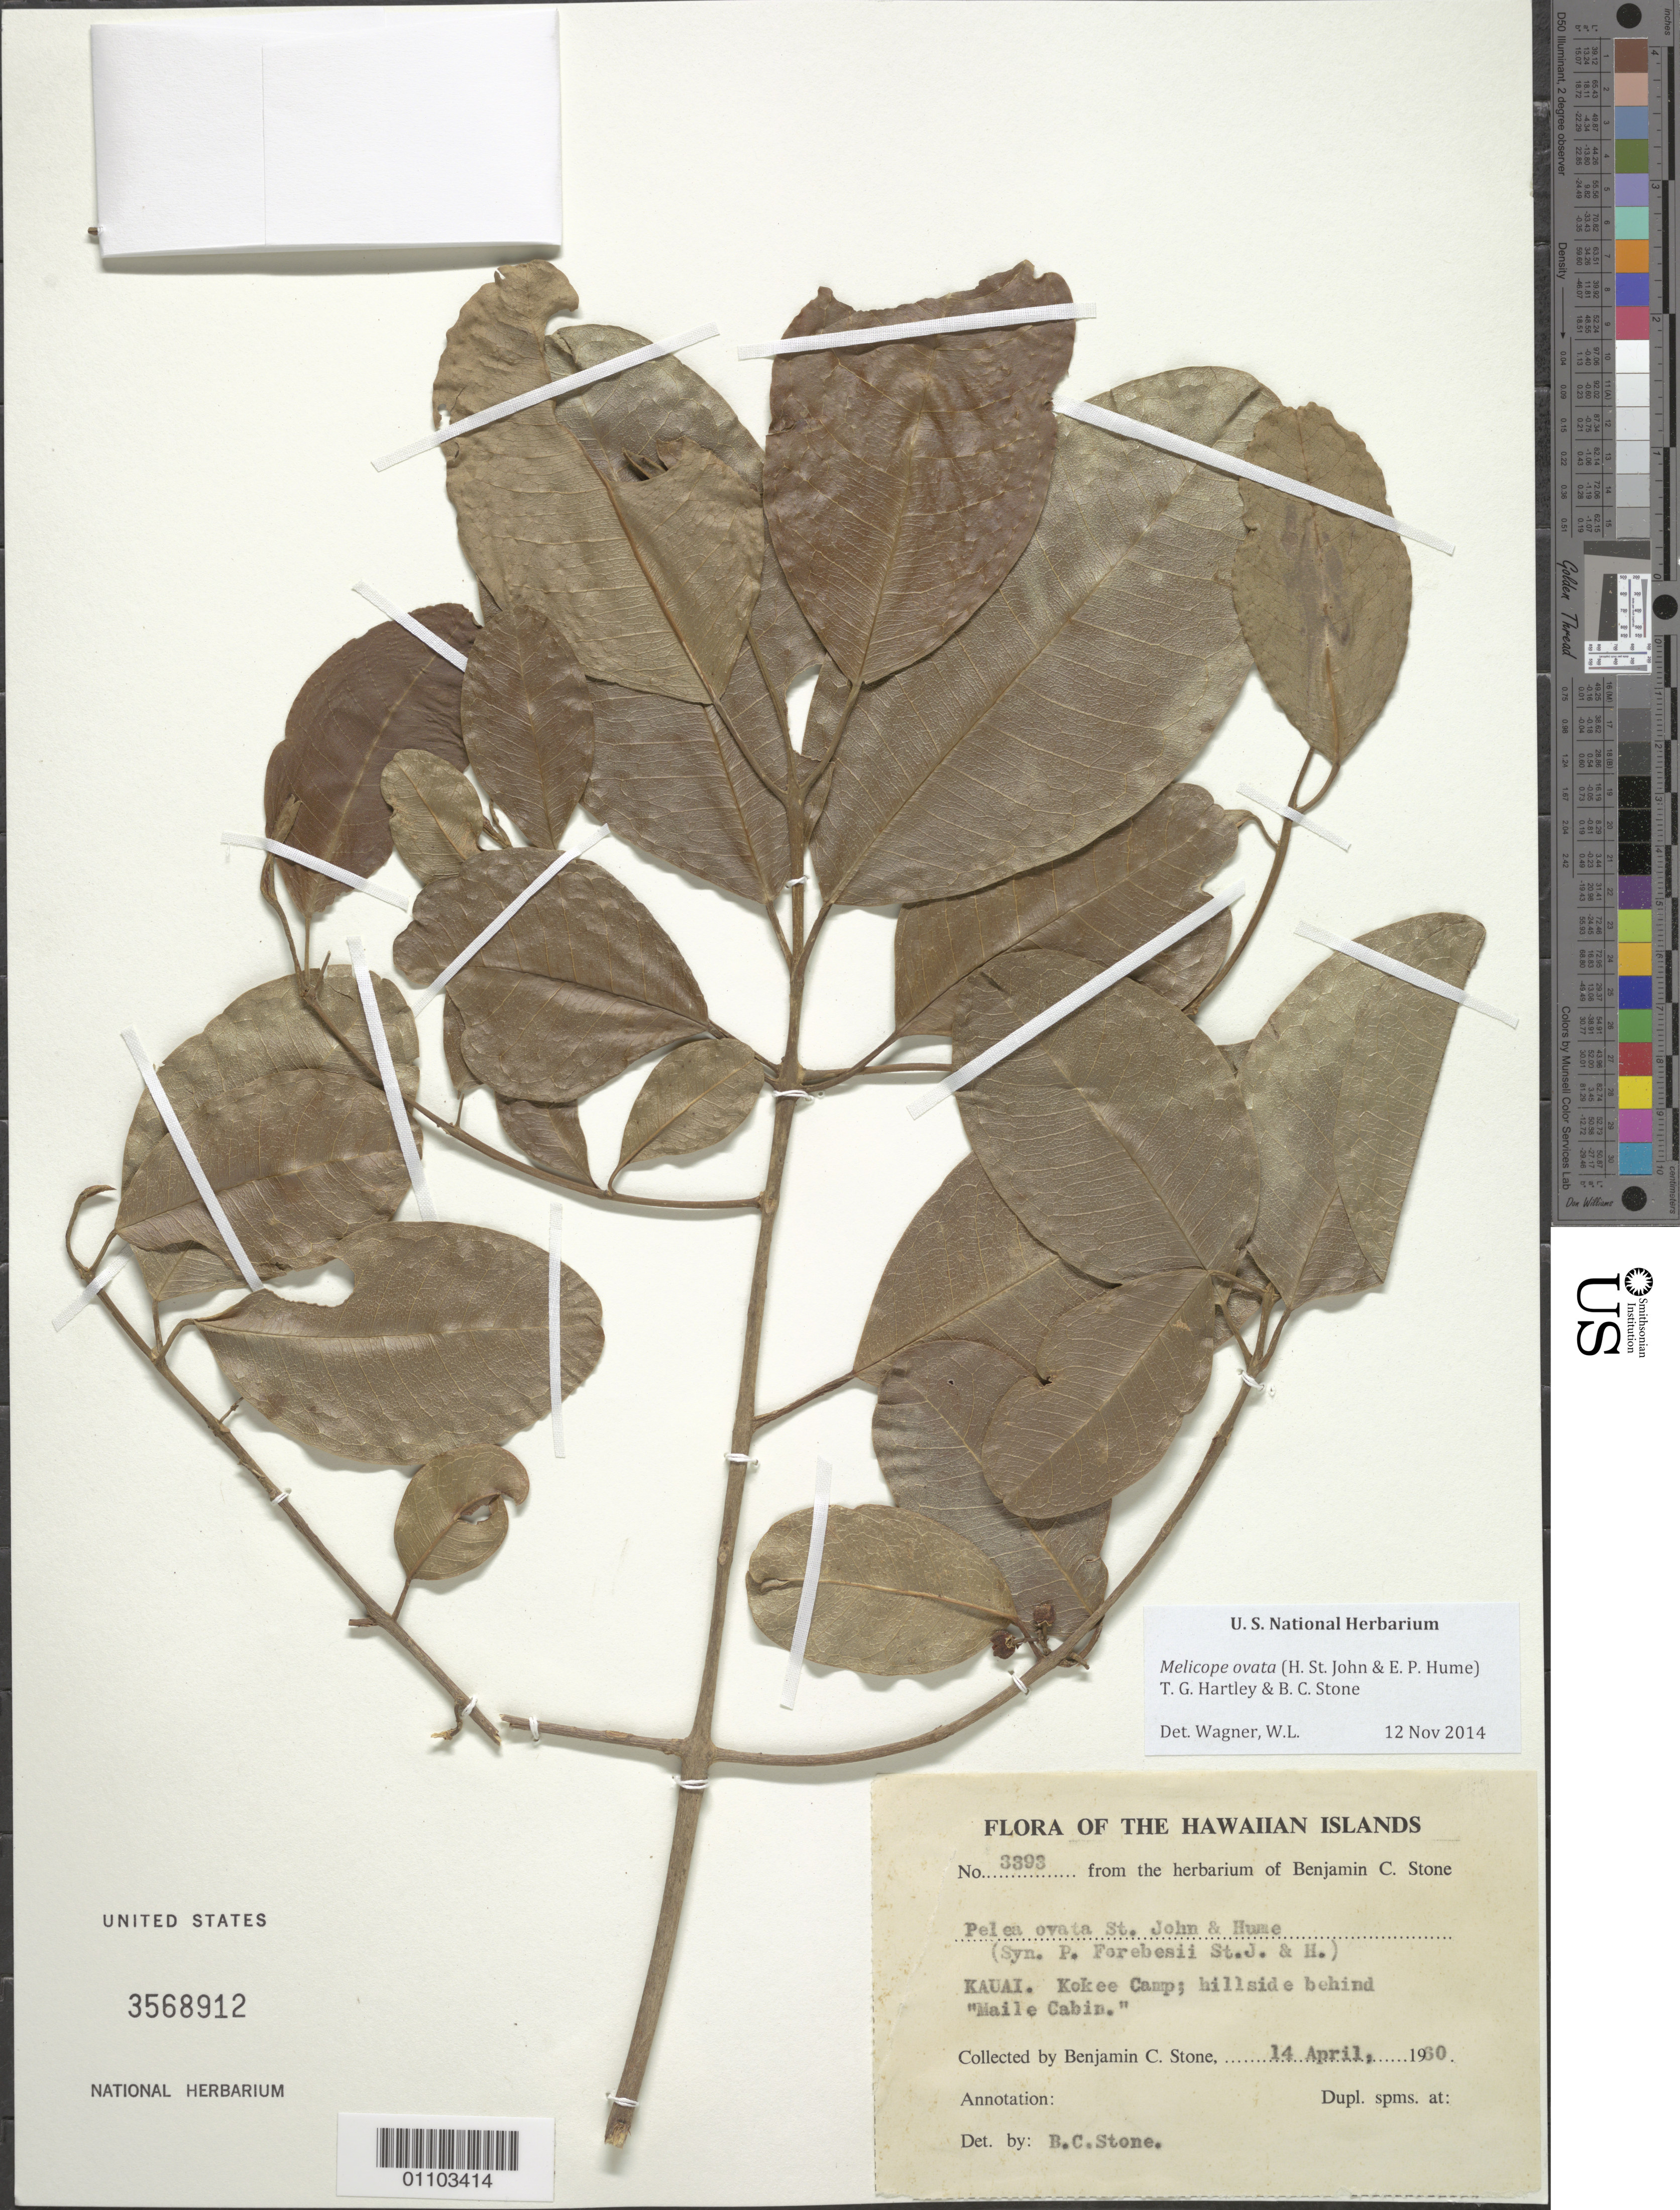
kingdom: Plantae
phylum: Tracheophyta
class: Magnoliopsida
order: Sapindales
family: Rutaceae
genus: Melicope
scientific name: Melicope ovata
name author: (H. St. John & E.P. Hume) T.G. Hartley & B.C. Stone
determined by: Wagner, W. L., (BOT), Smithsonian Institution - National Museum of Natural History (UNITED STATES)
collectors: B. C. Stone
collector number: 3393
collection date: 1960-04-14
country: United States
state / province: Hawaii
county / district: Kauai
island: Kaua'i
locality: Kokee Camp; hillside behind "Maile Cabin"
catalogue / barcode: US 3568912